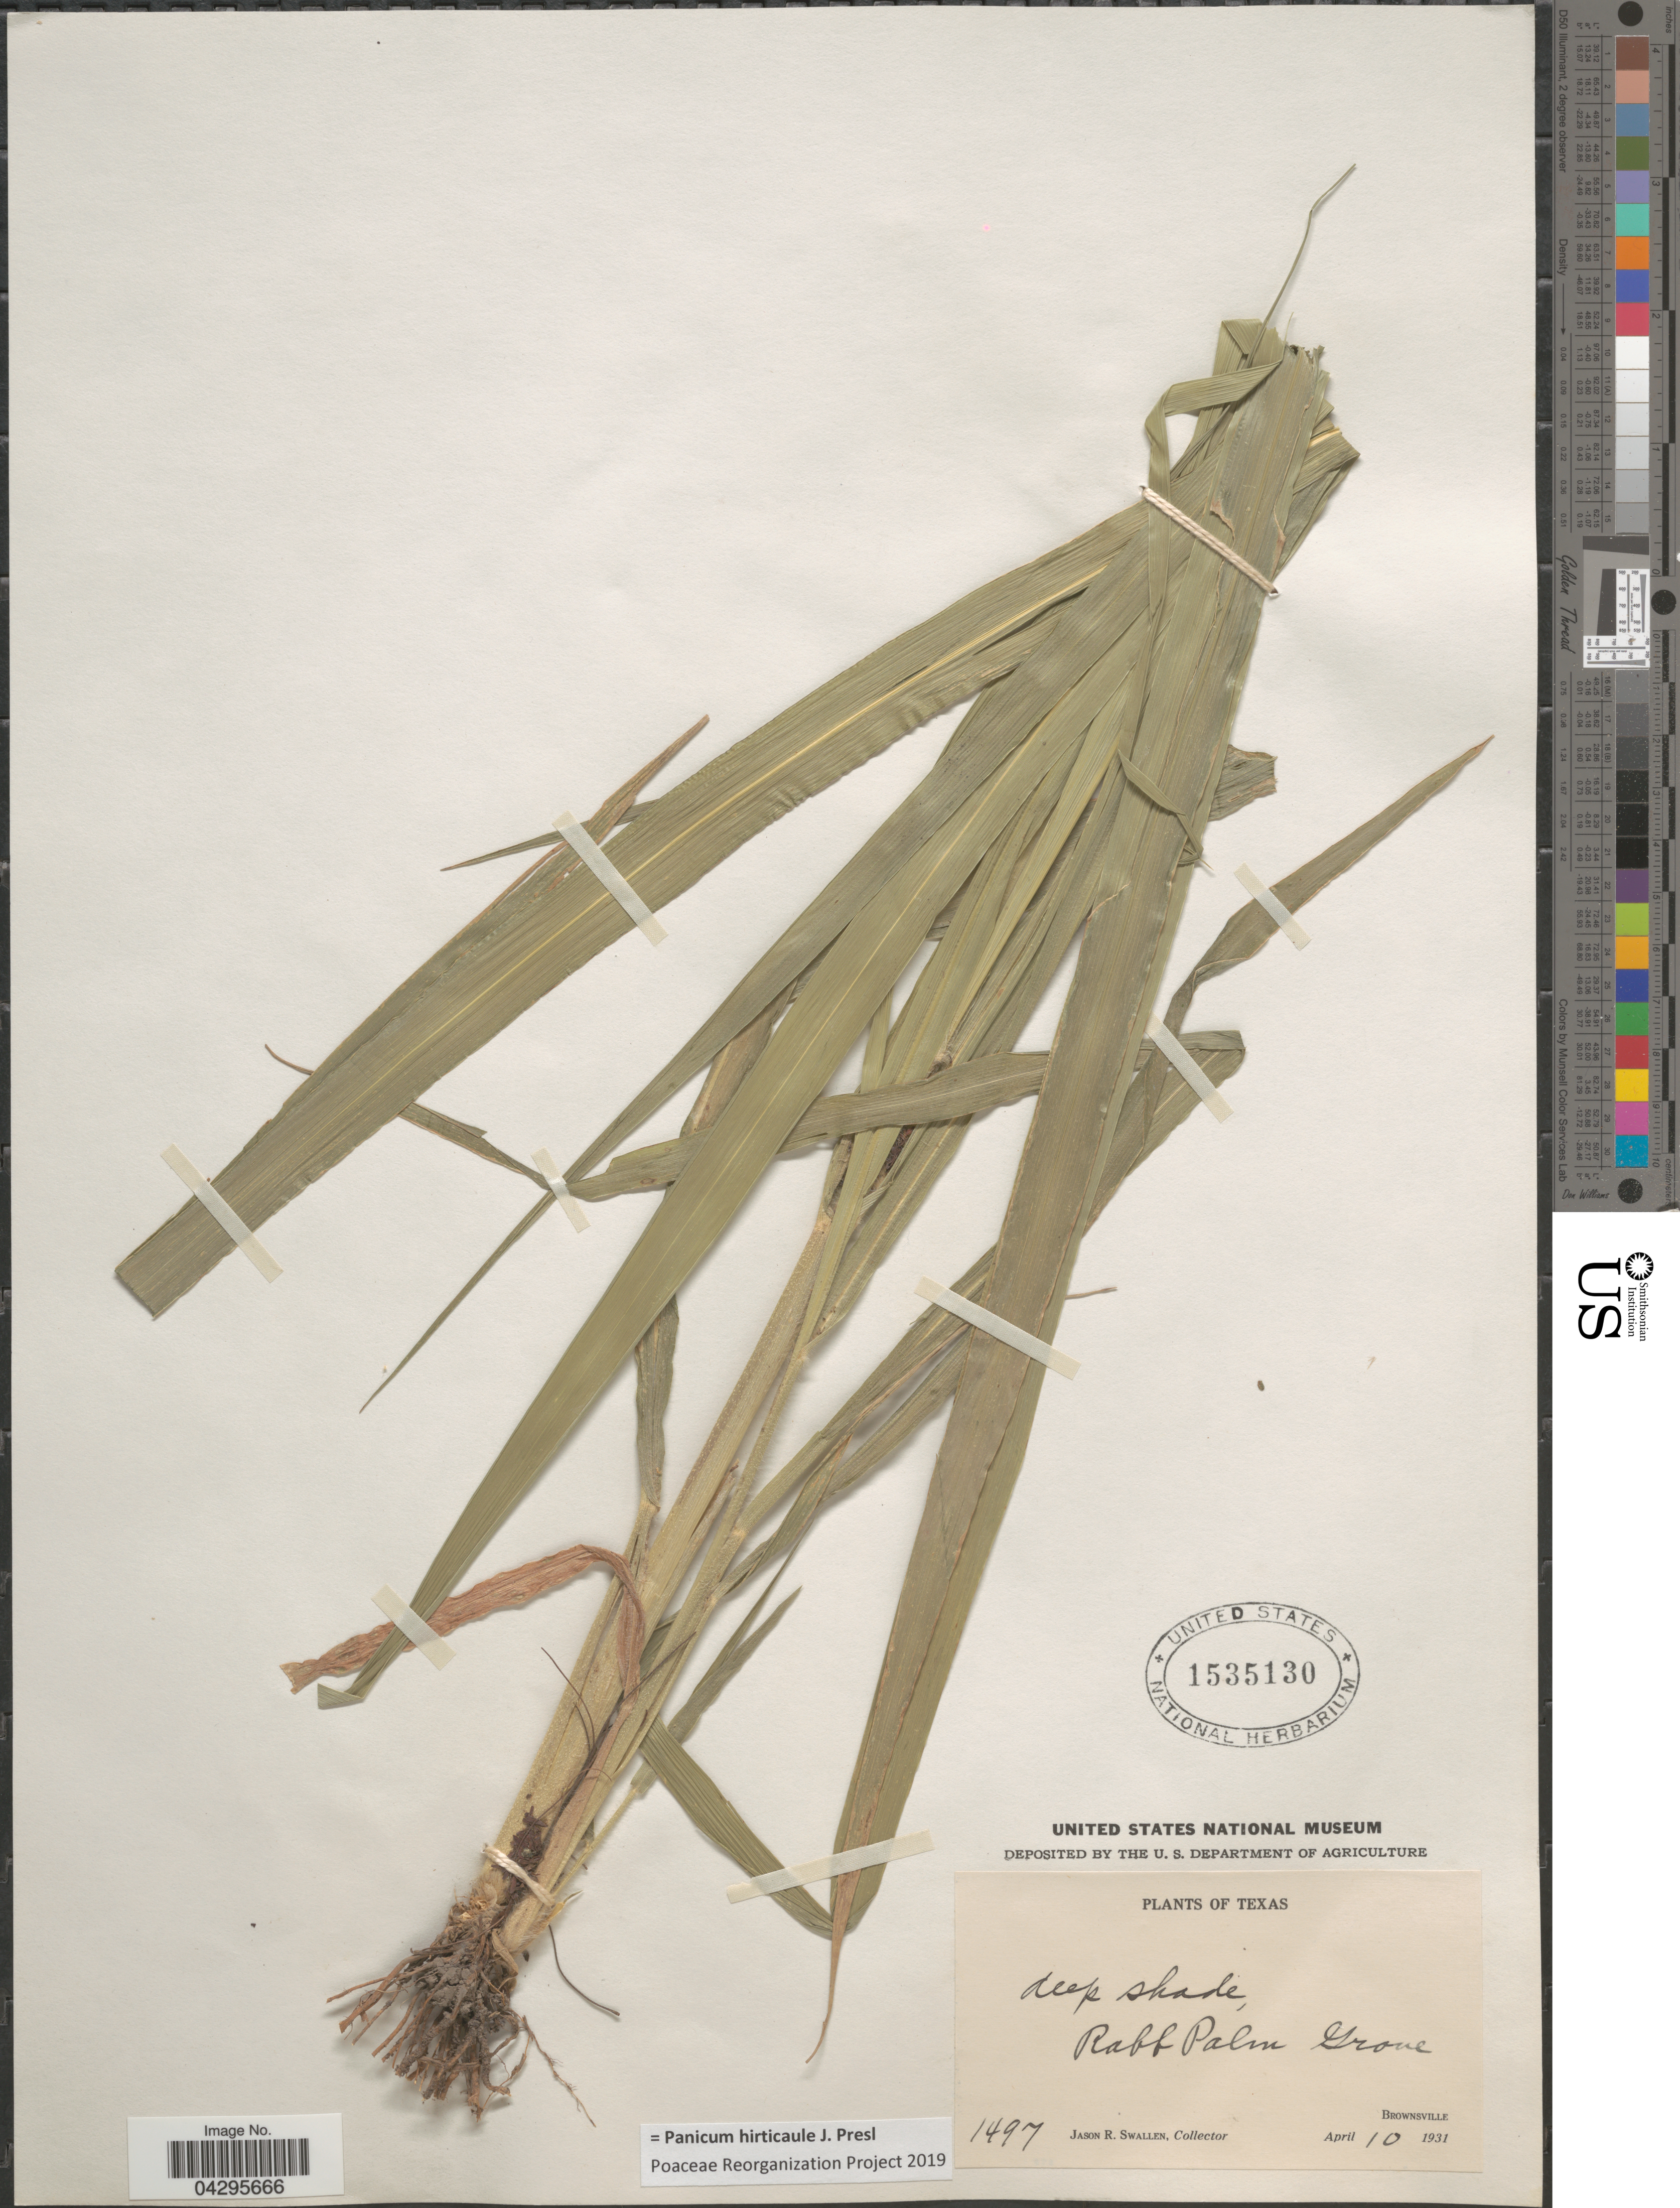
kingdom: Plantae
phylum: Tracheophyta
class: Liliopsida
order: Poales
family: Poaceae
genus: Panicum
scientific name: Panicum hirticaule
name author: J. Presl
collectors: J. R. Swallen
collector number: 1497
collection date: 1931-04-10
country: United States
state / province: Texas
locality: Deep shade, Rabb Palm Grove. Brownsville.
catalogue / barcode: US 1535130